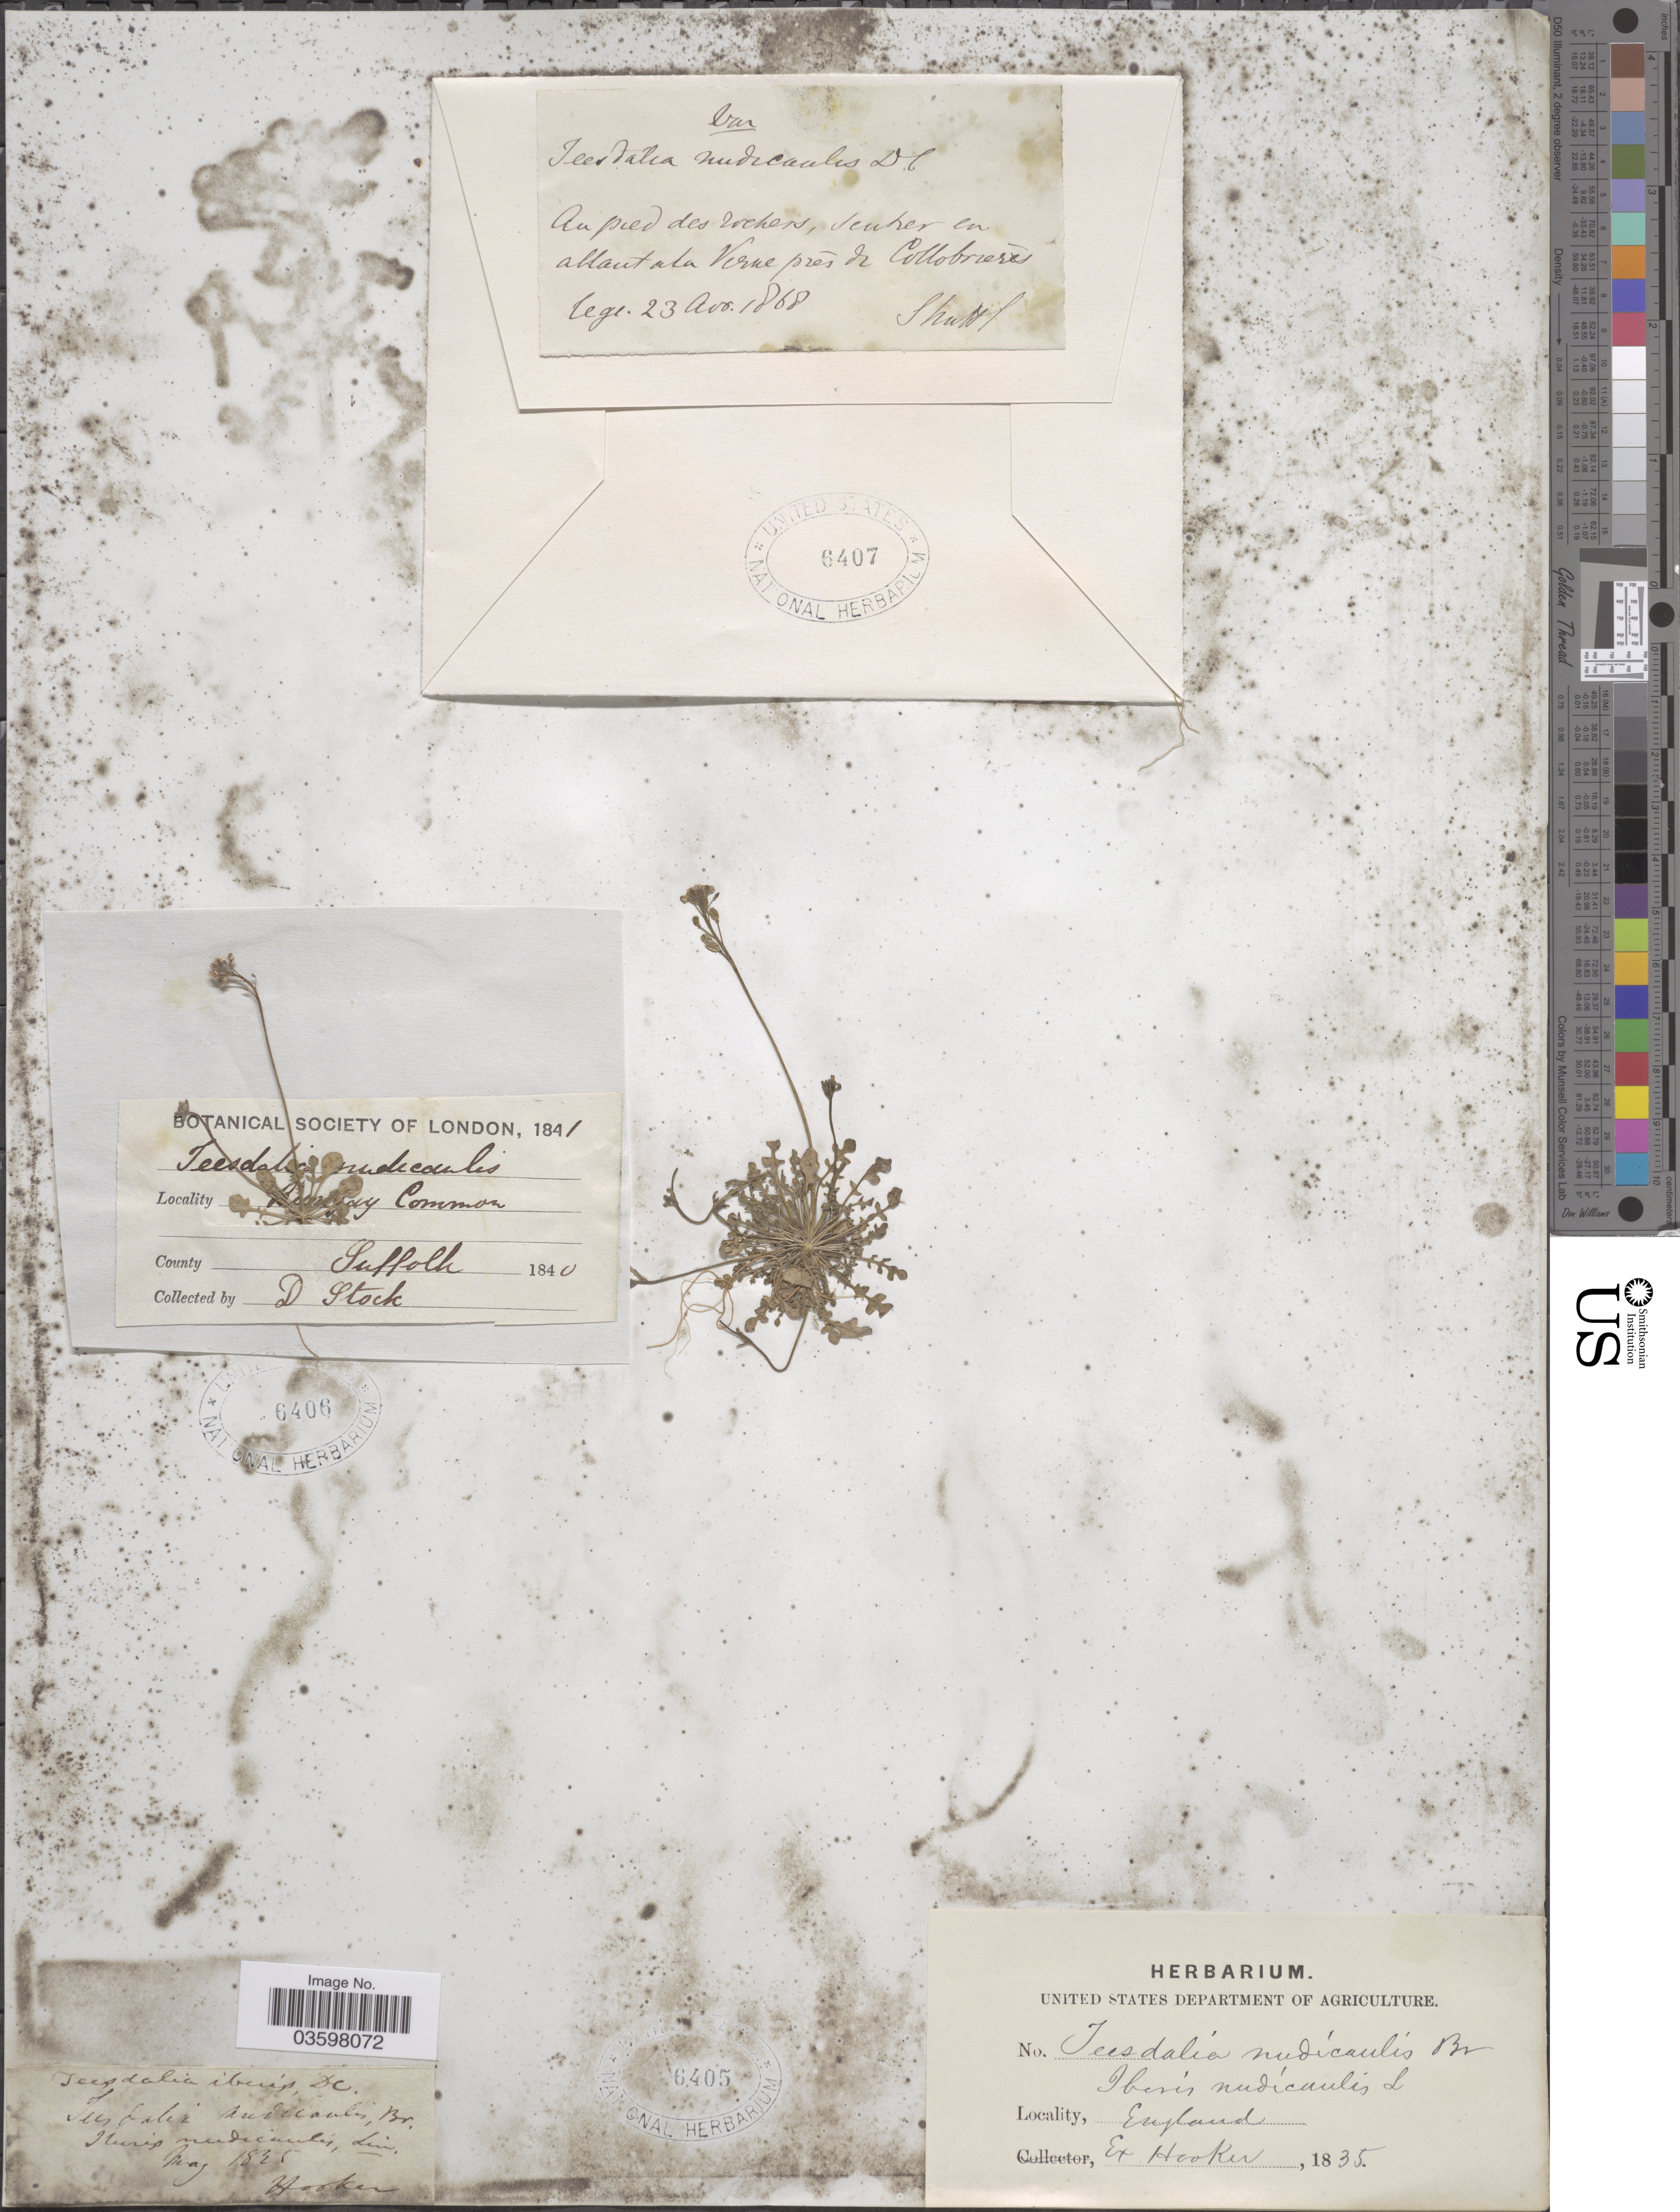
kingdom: Plantae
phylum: Tracheophyta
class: Magnoliopsida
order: Brassicales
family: Brassicaceae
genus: Teesdalia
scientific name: Teesdalia nudicaulis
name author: (L.) W.T. Aiton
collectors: -. Hooker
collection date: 1835-05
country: United Kingdom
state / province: England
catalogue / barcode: US 6405